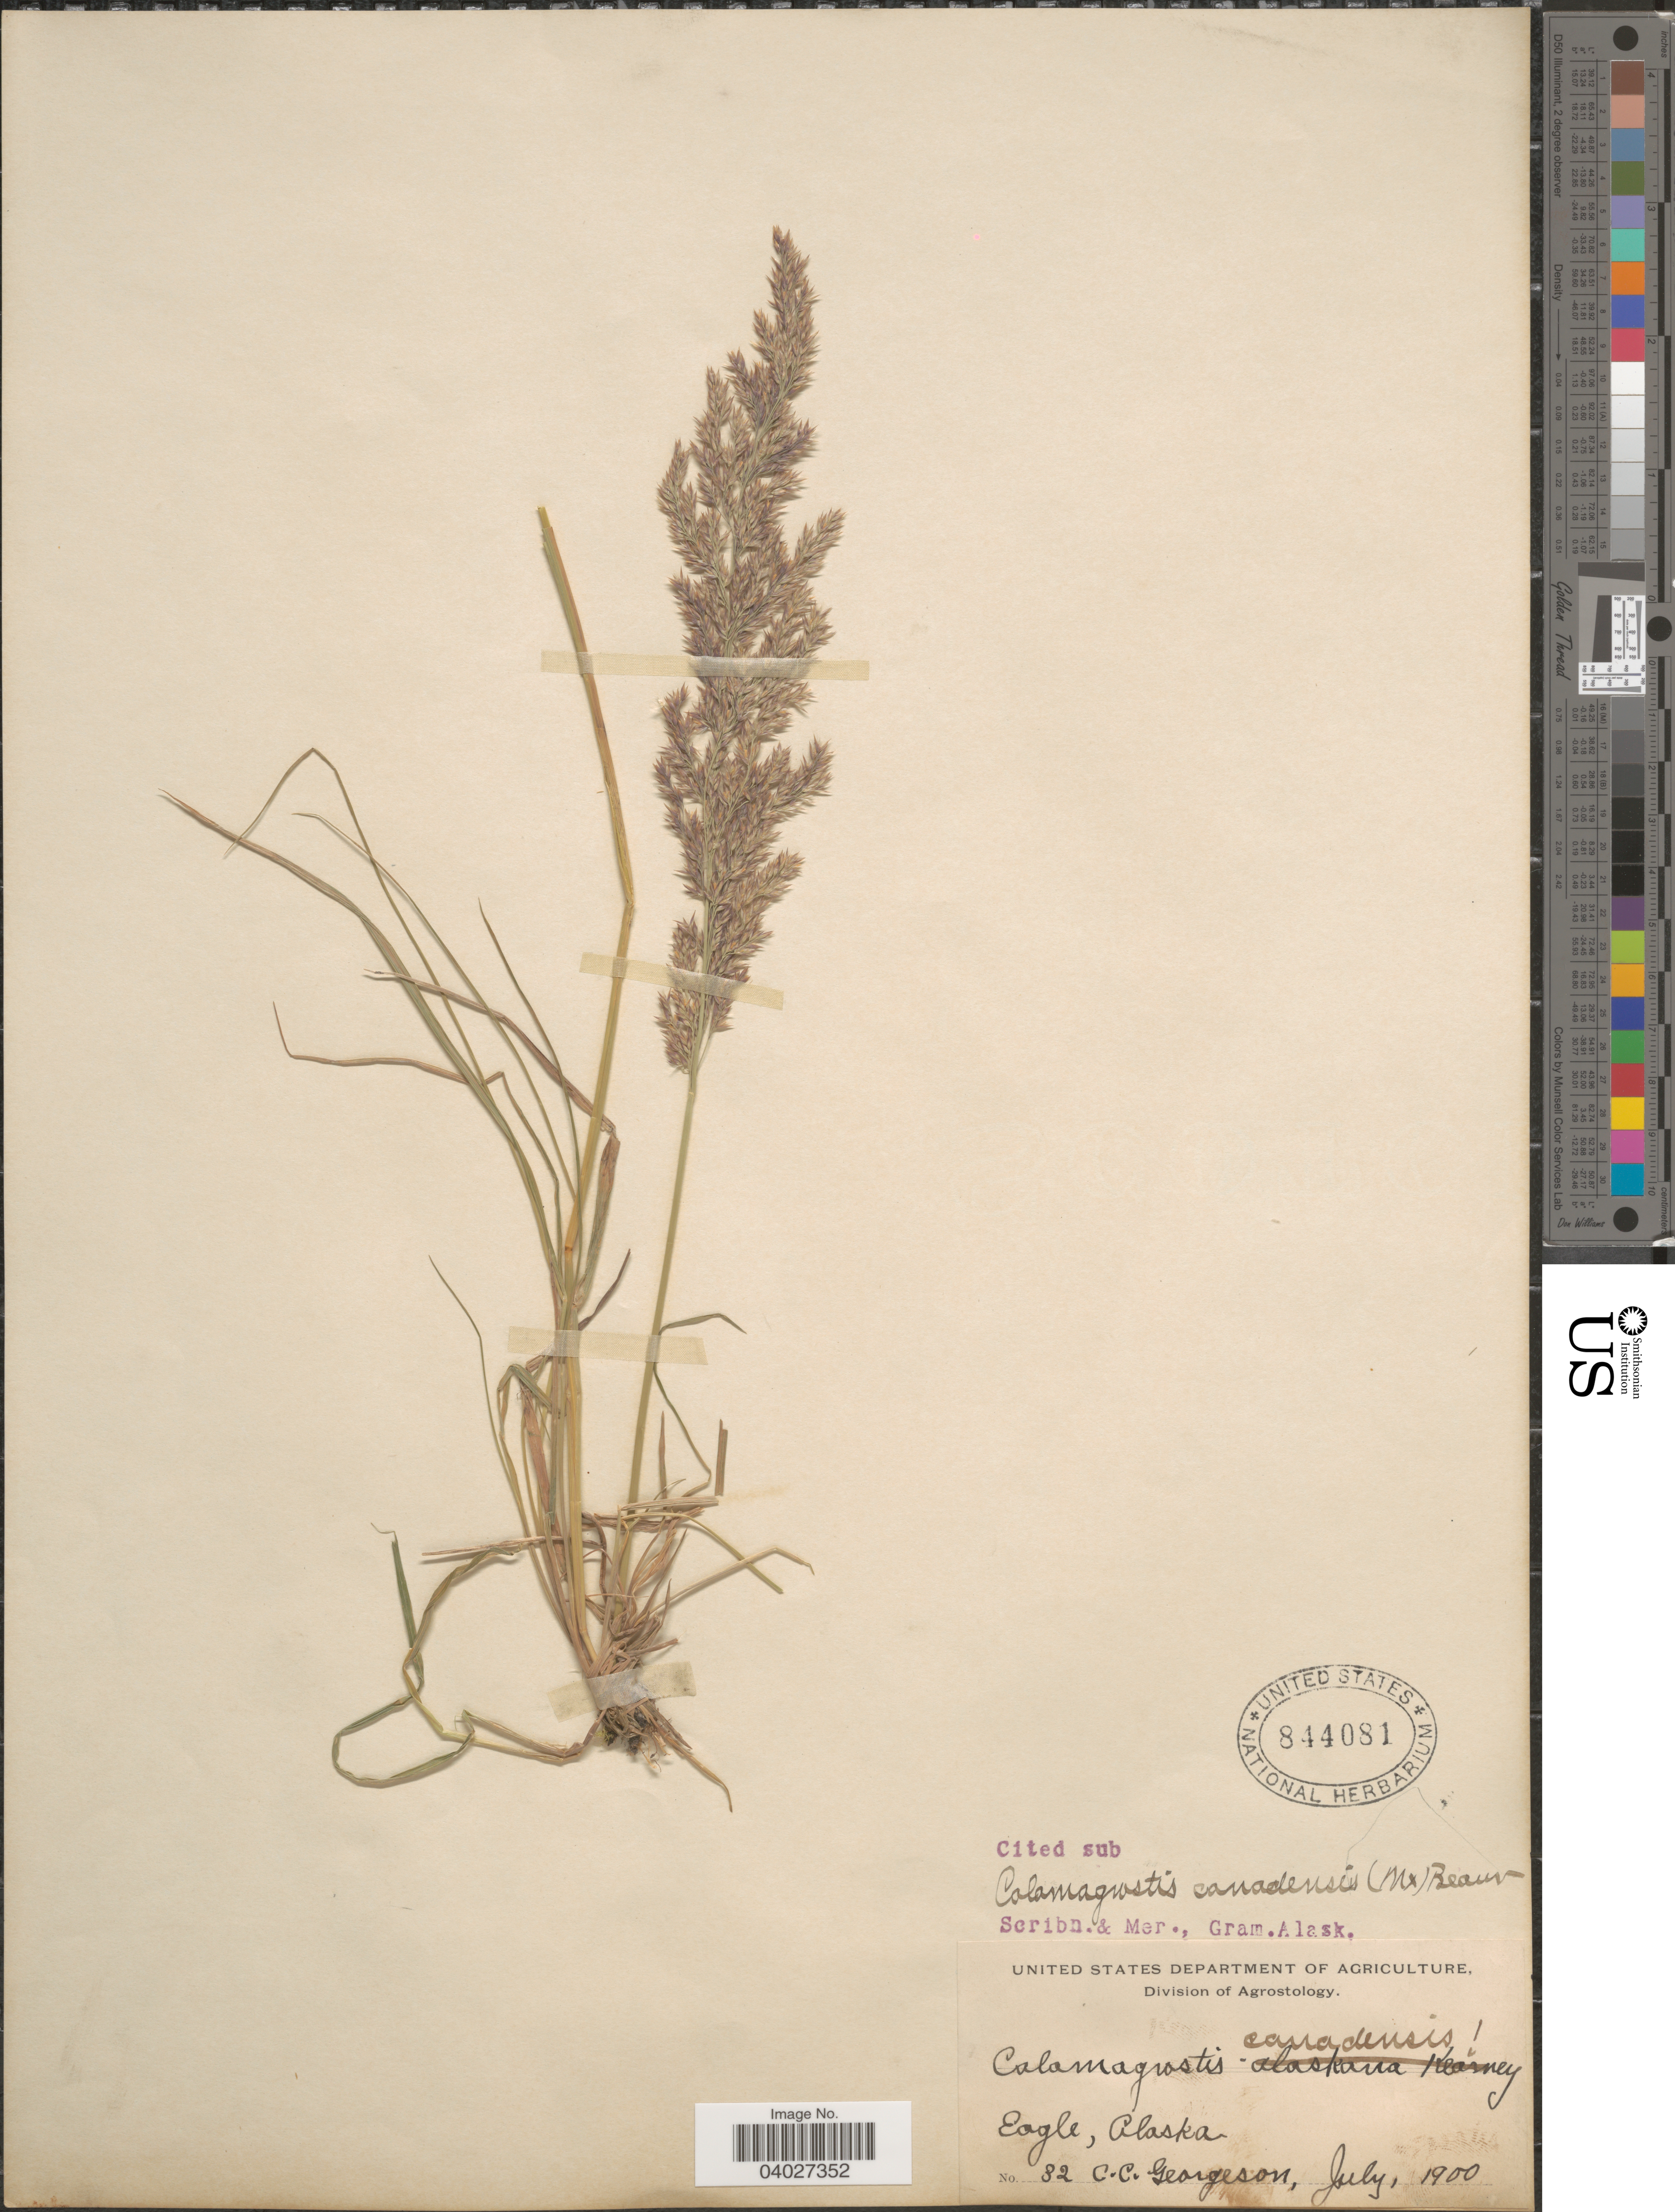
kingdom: Plantae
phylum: Tracheophyta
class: Liliopsida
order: Poales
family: Poaceae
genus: Calamagrostis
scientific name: Calamagrostis canadensis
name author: (Michx.) P. Beauv.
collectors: C. Georgeson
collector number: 32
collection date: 1900-07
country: United States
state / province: Alaska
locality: Eagle.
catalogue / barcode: US 844081